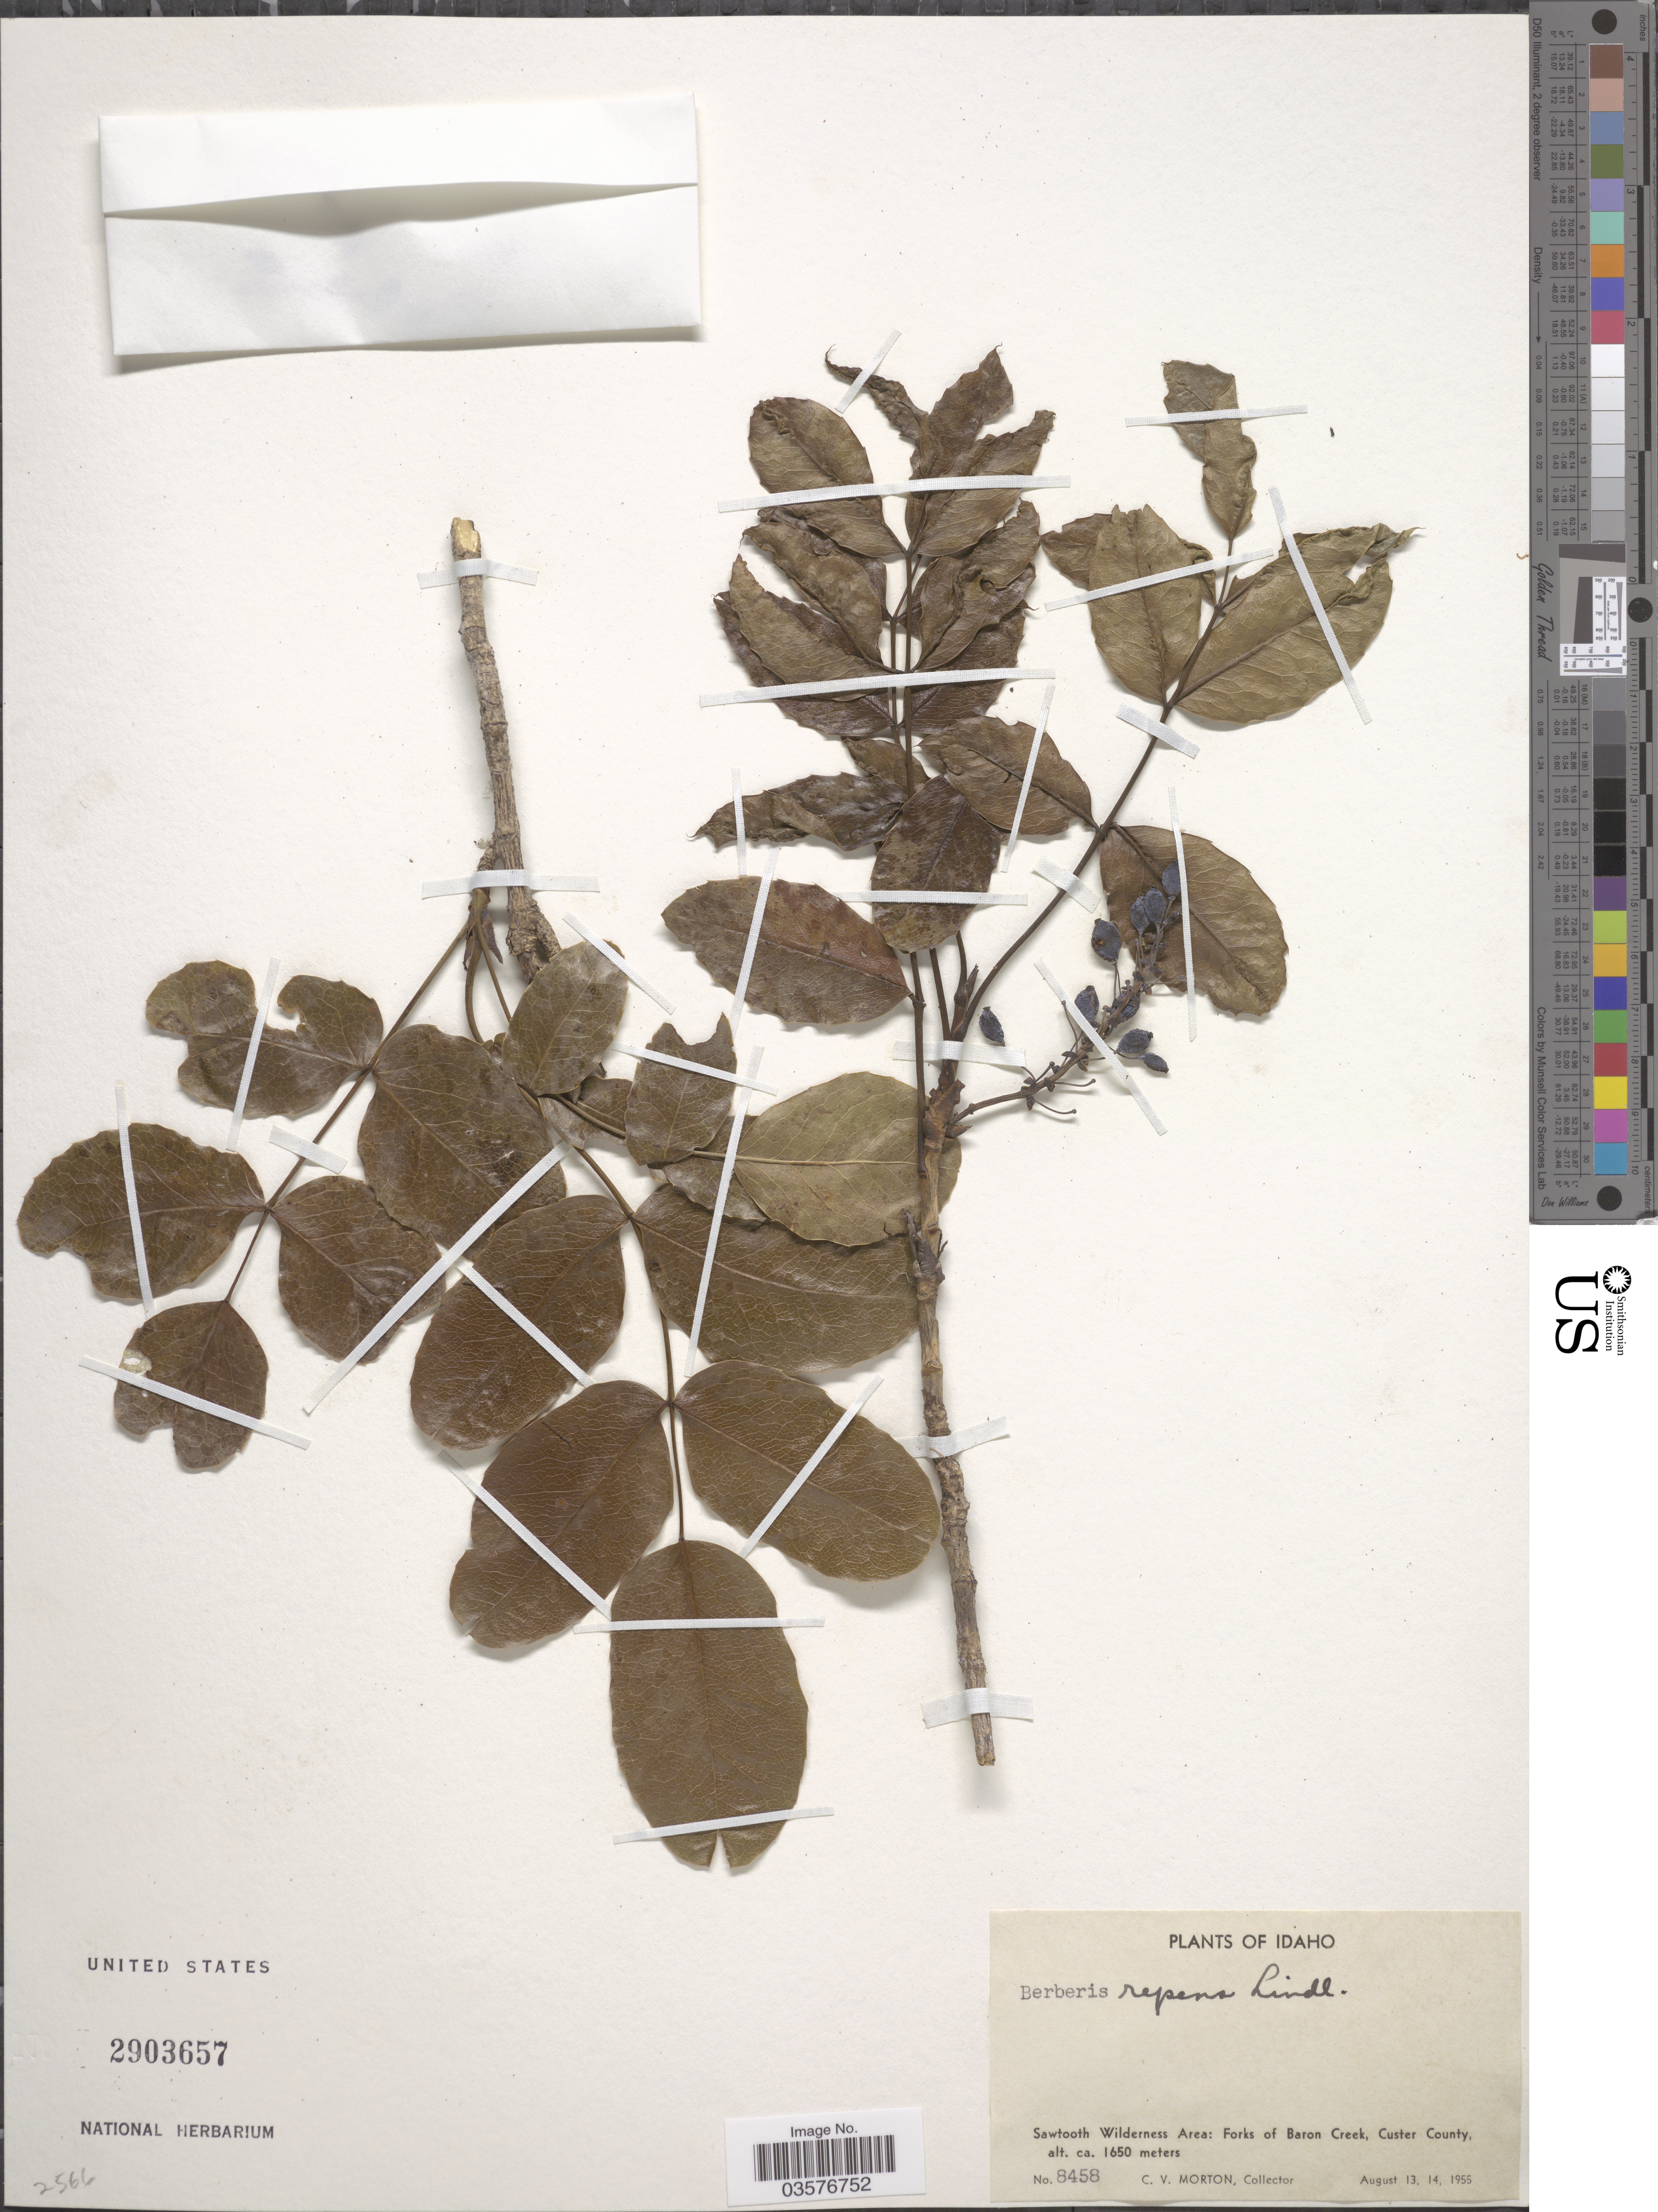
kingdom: Plantae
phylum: Tracheophyta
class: Magnoliopsida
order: Ranunculales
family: Berberidaceae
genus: Mahonia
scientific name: Mahonia repens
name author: (Lindl.) G. Don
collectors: C. V. Morton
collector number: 8458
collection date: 1955-08-13/1955-08-14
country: United States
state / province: Idaho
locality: Sawtooth Wilderness Area: Forks of Baron Creek, Custer County.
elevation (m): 1650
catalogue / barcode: US 2903657